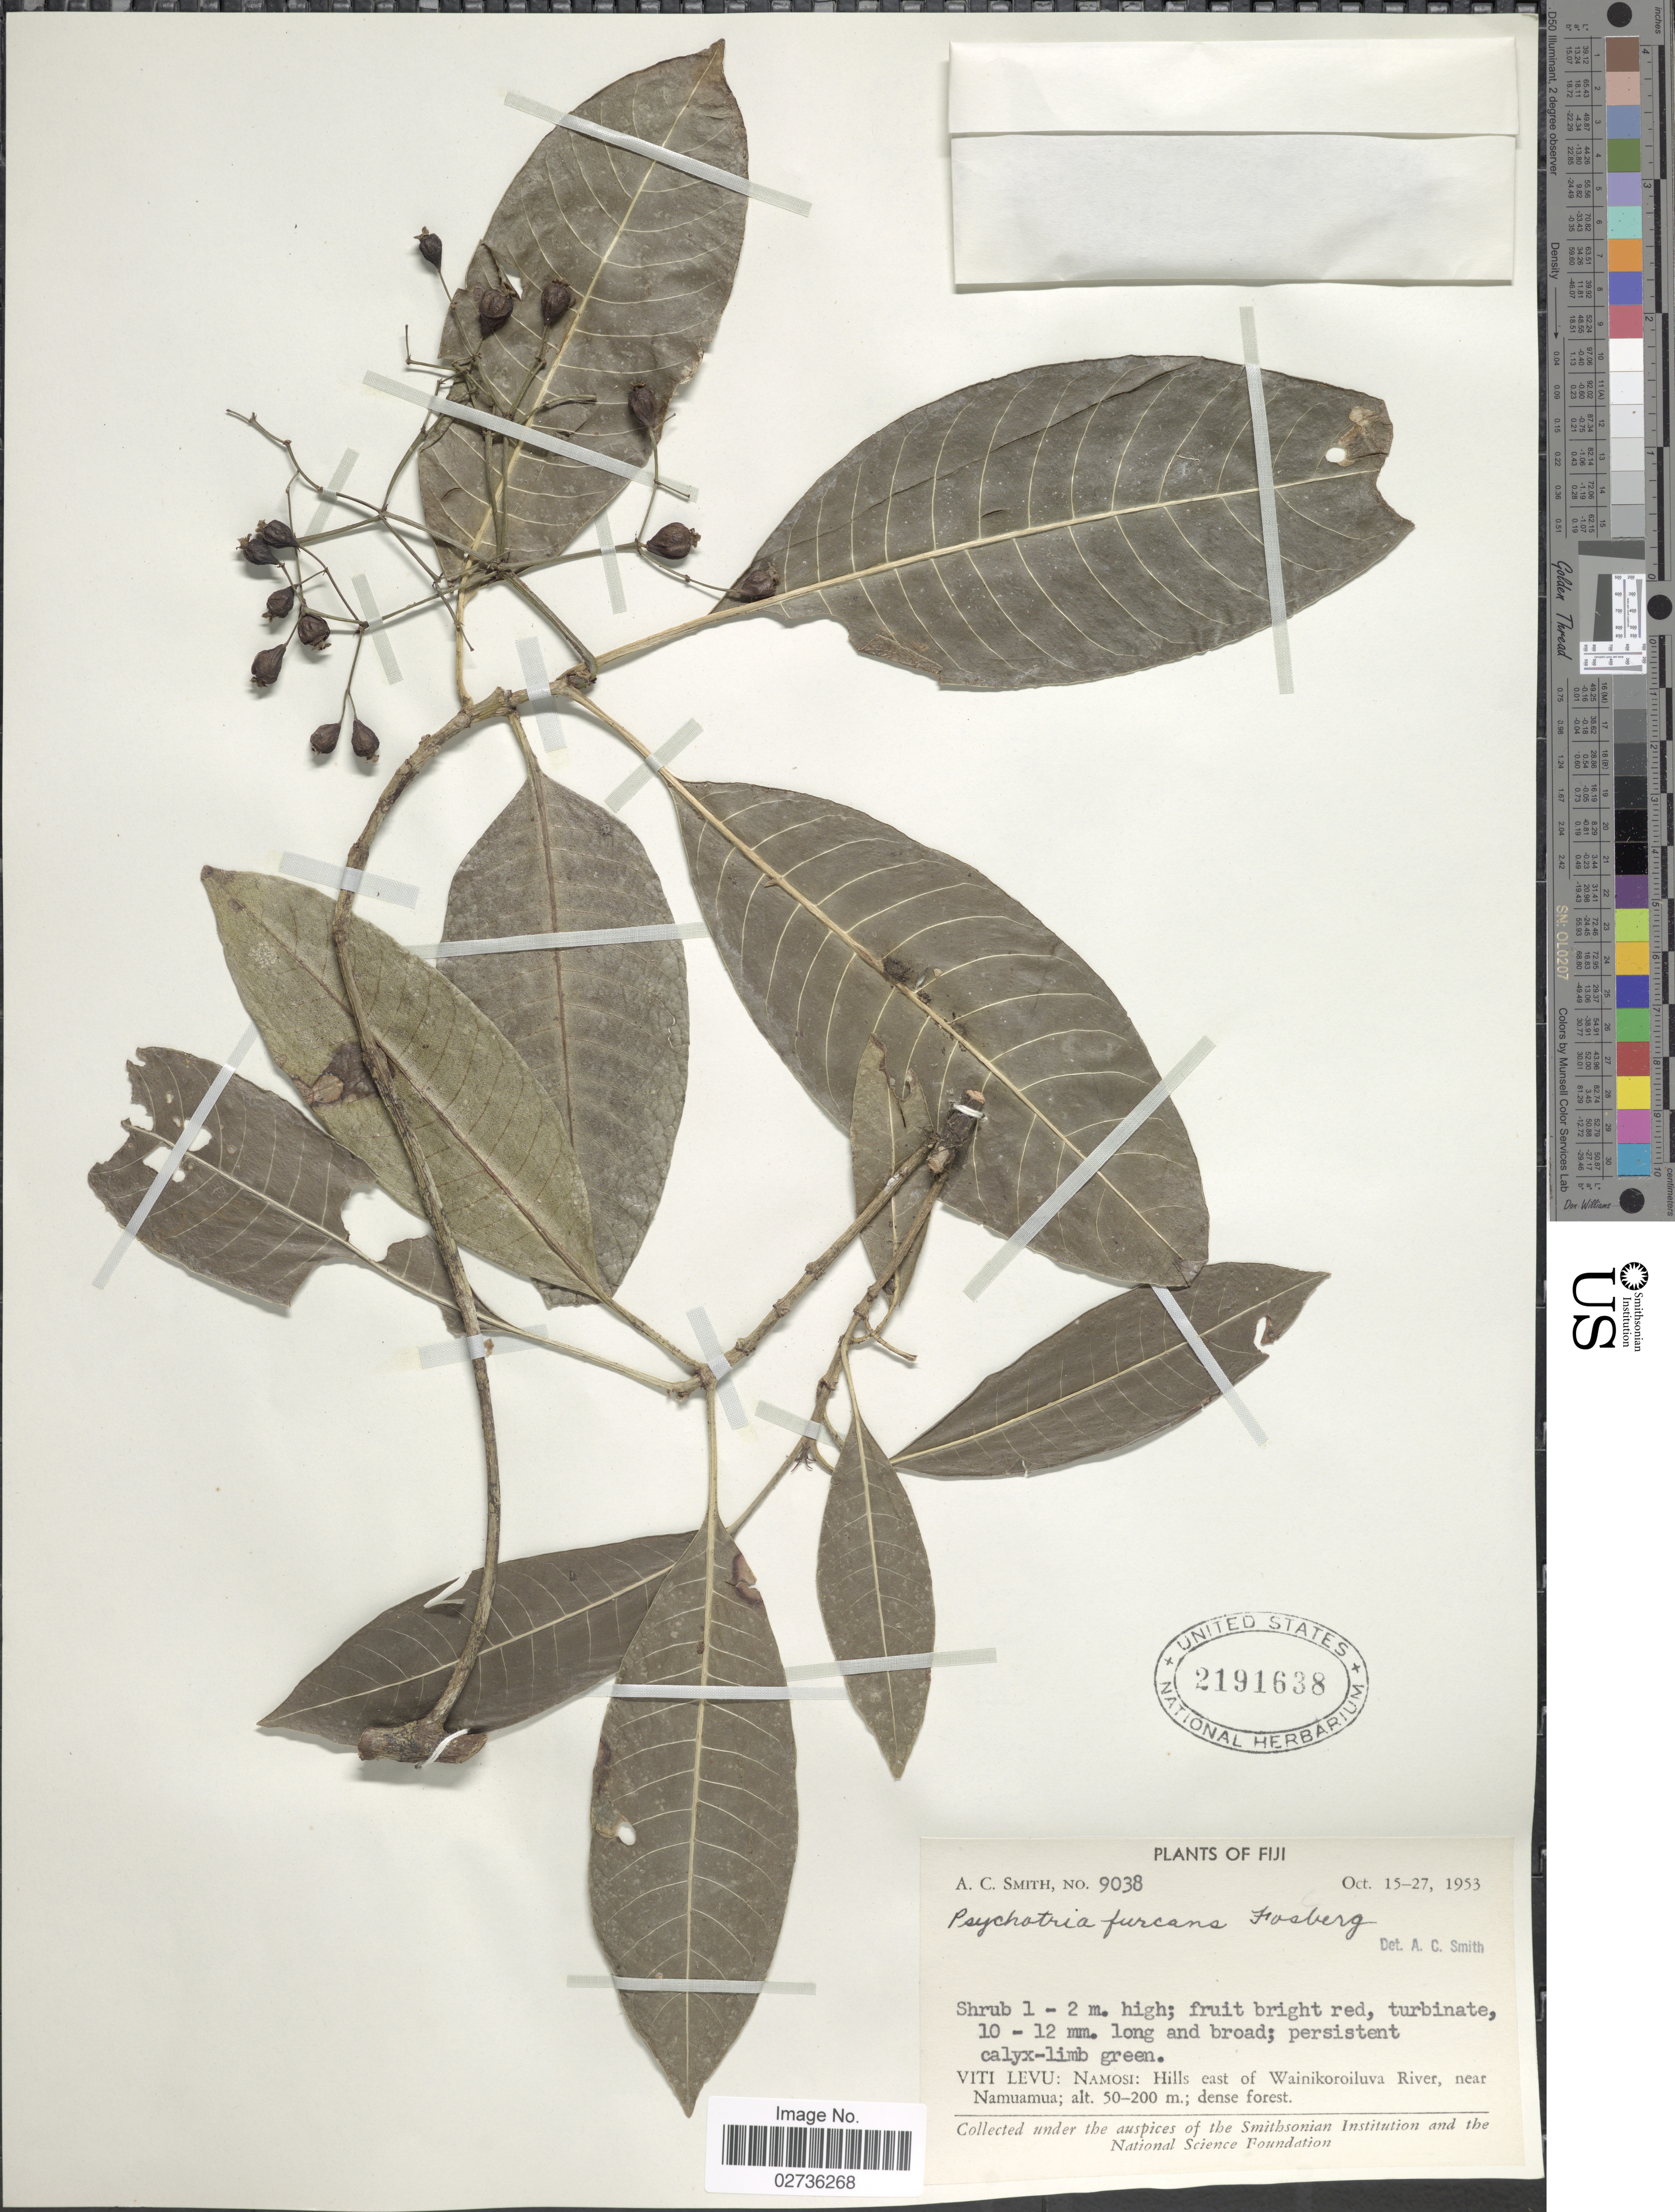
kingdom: Plantae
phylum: Tracheophyta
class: Magnoliopsida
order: Gentianales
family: Rubiaceae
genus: Psychotria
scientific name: Psychotria furcans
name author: Fosberg in A.C. Sm.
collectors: A. C. Smith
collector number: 9038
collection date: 1953-10-15/1953-10-27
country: Fiji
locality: Viti Levu: Namosi: Hills east of Wainikoroiluva River, near Namuamua.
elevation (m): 50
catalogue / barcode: US 2191638